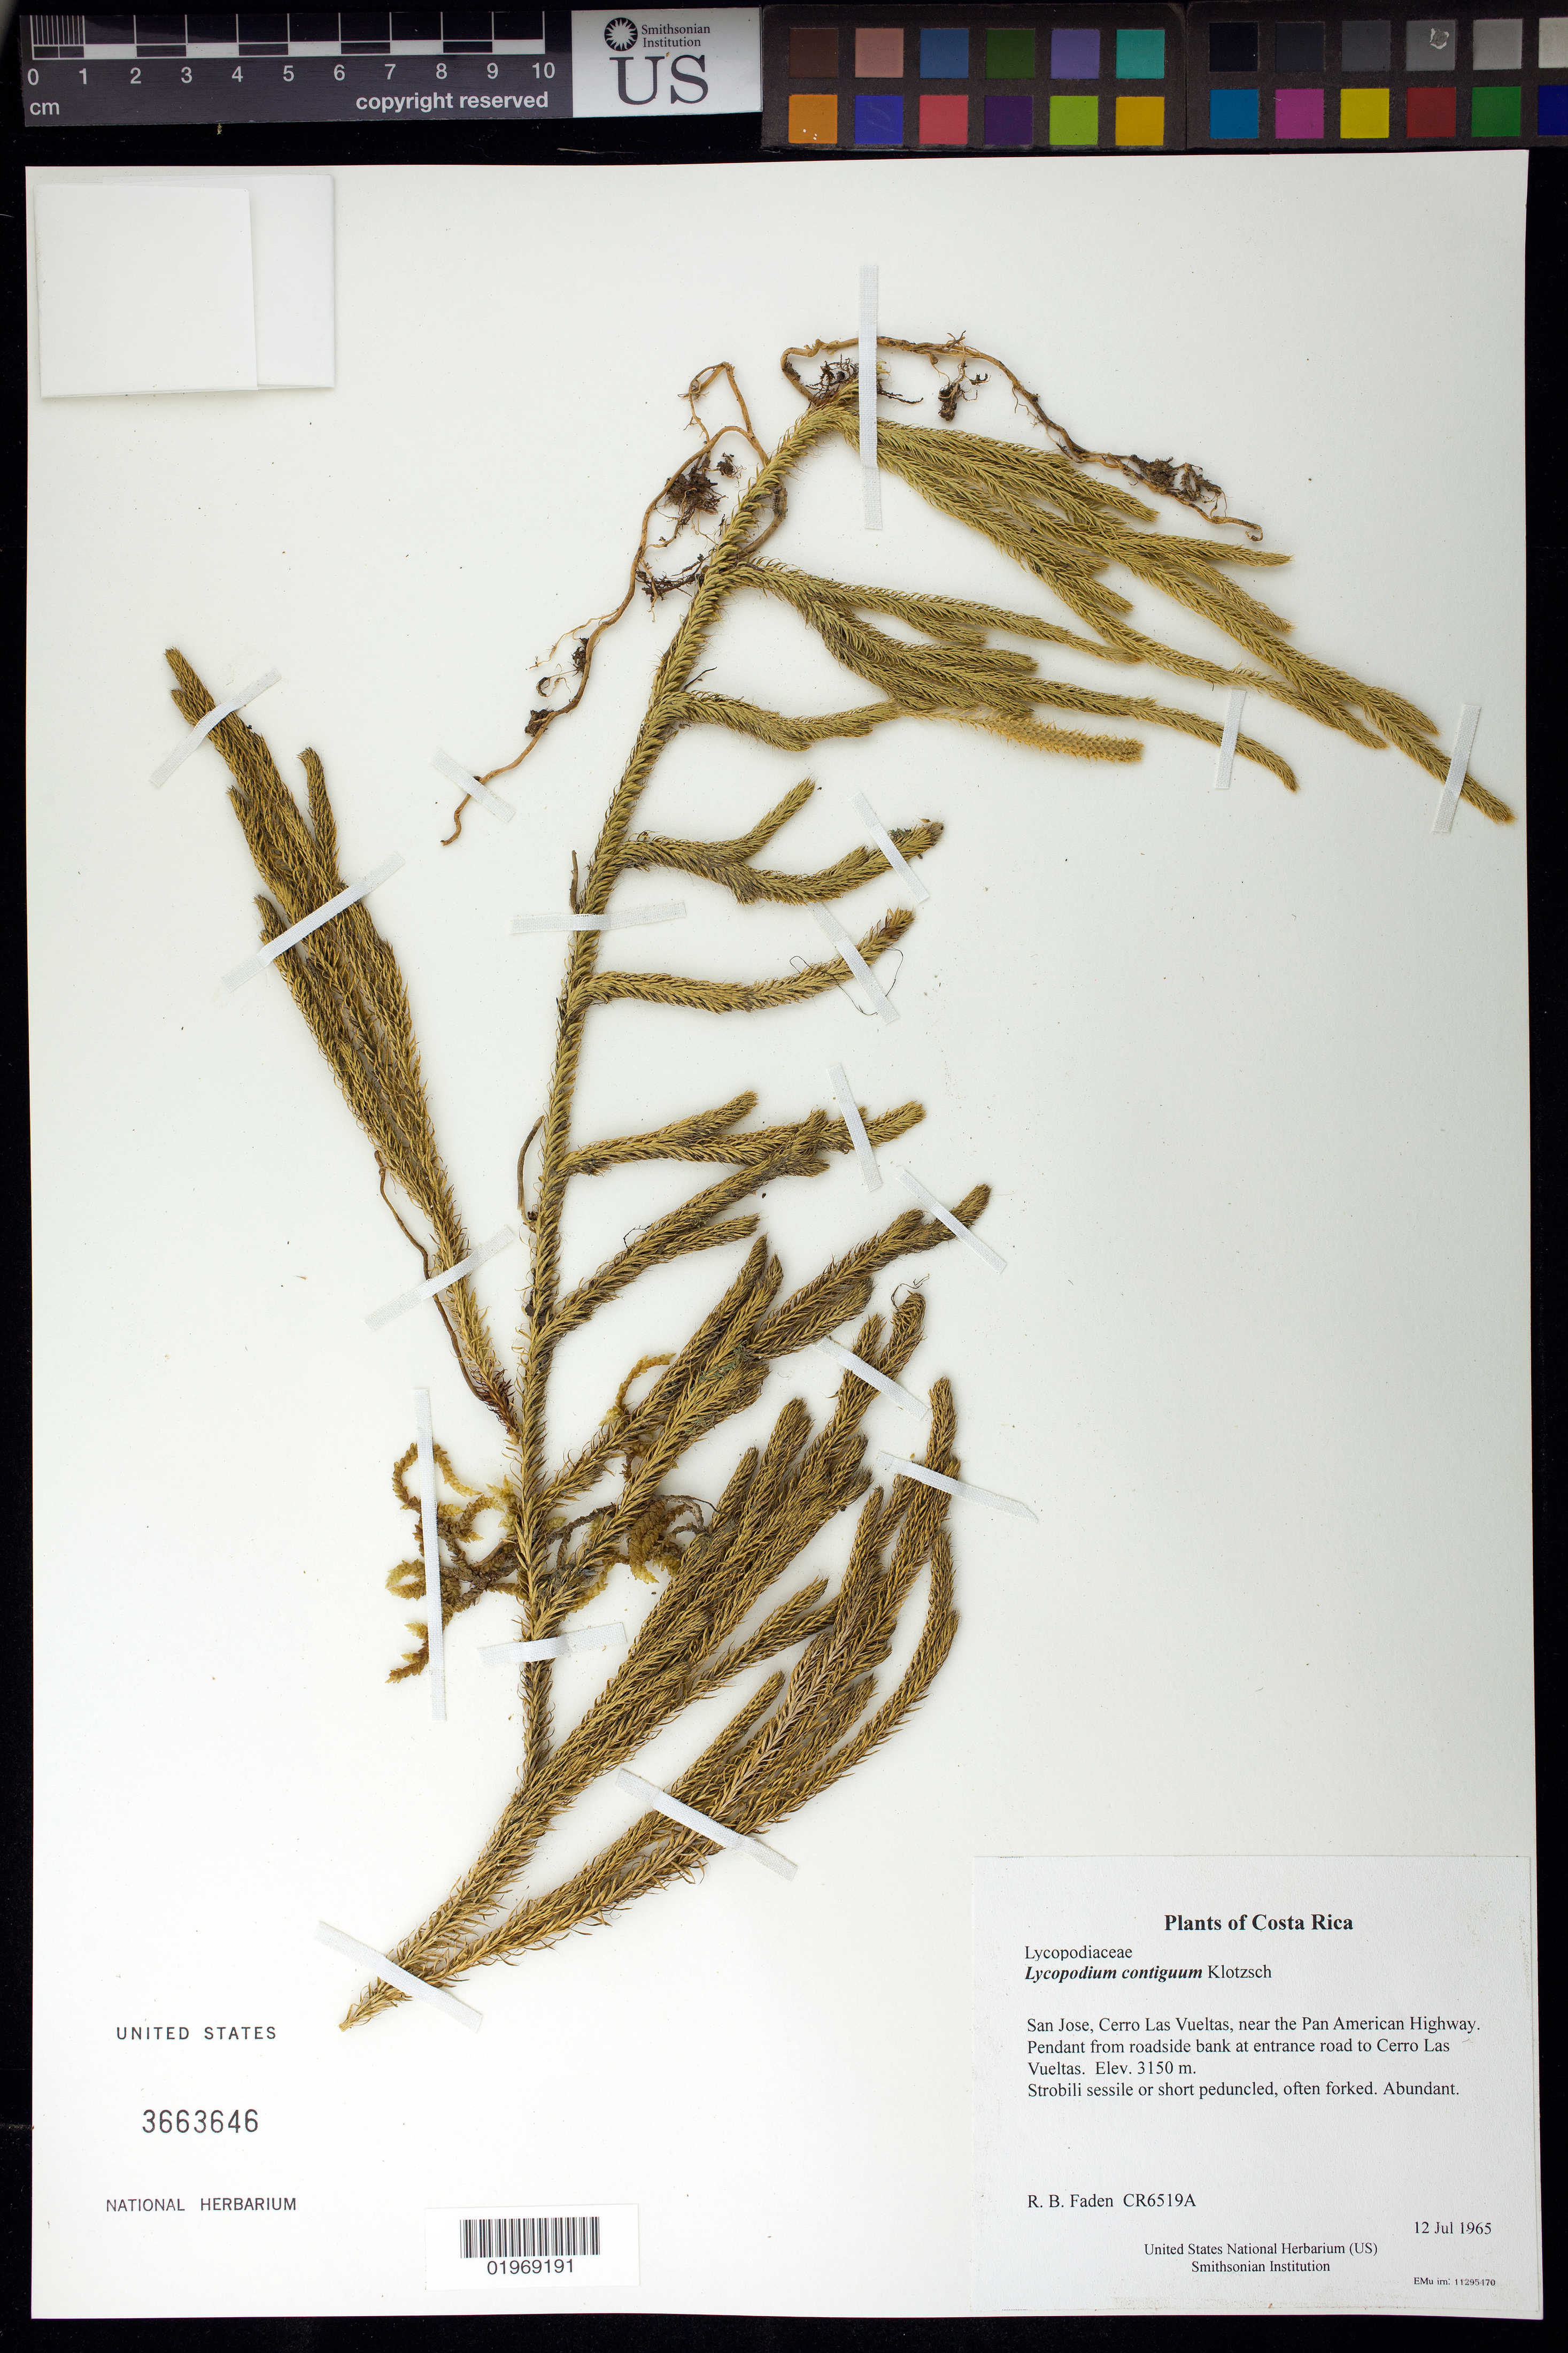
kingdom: Plantae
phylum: Tracheophyta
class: Lycopodiopsida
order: Lycopodiales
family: Lycopodiaceae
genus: Lycopodium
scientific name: Lycopodium clavatum subsp. contiguum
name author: (Klotzsch) B. Øllg.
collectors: R. B. Faden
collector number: CR6519A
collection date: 1965-07-12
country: Costa Rica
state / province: San Jose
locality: Cerro Las Vueltas, near the Pan American Highway. Pendant from roadside bank at entrance road to Cerro Las Vueltas.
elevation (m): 3150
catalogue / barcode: US 3663646